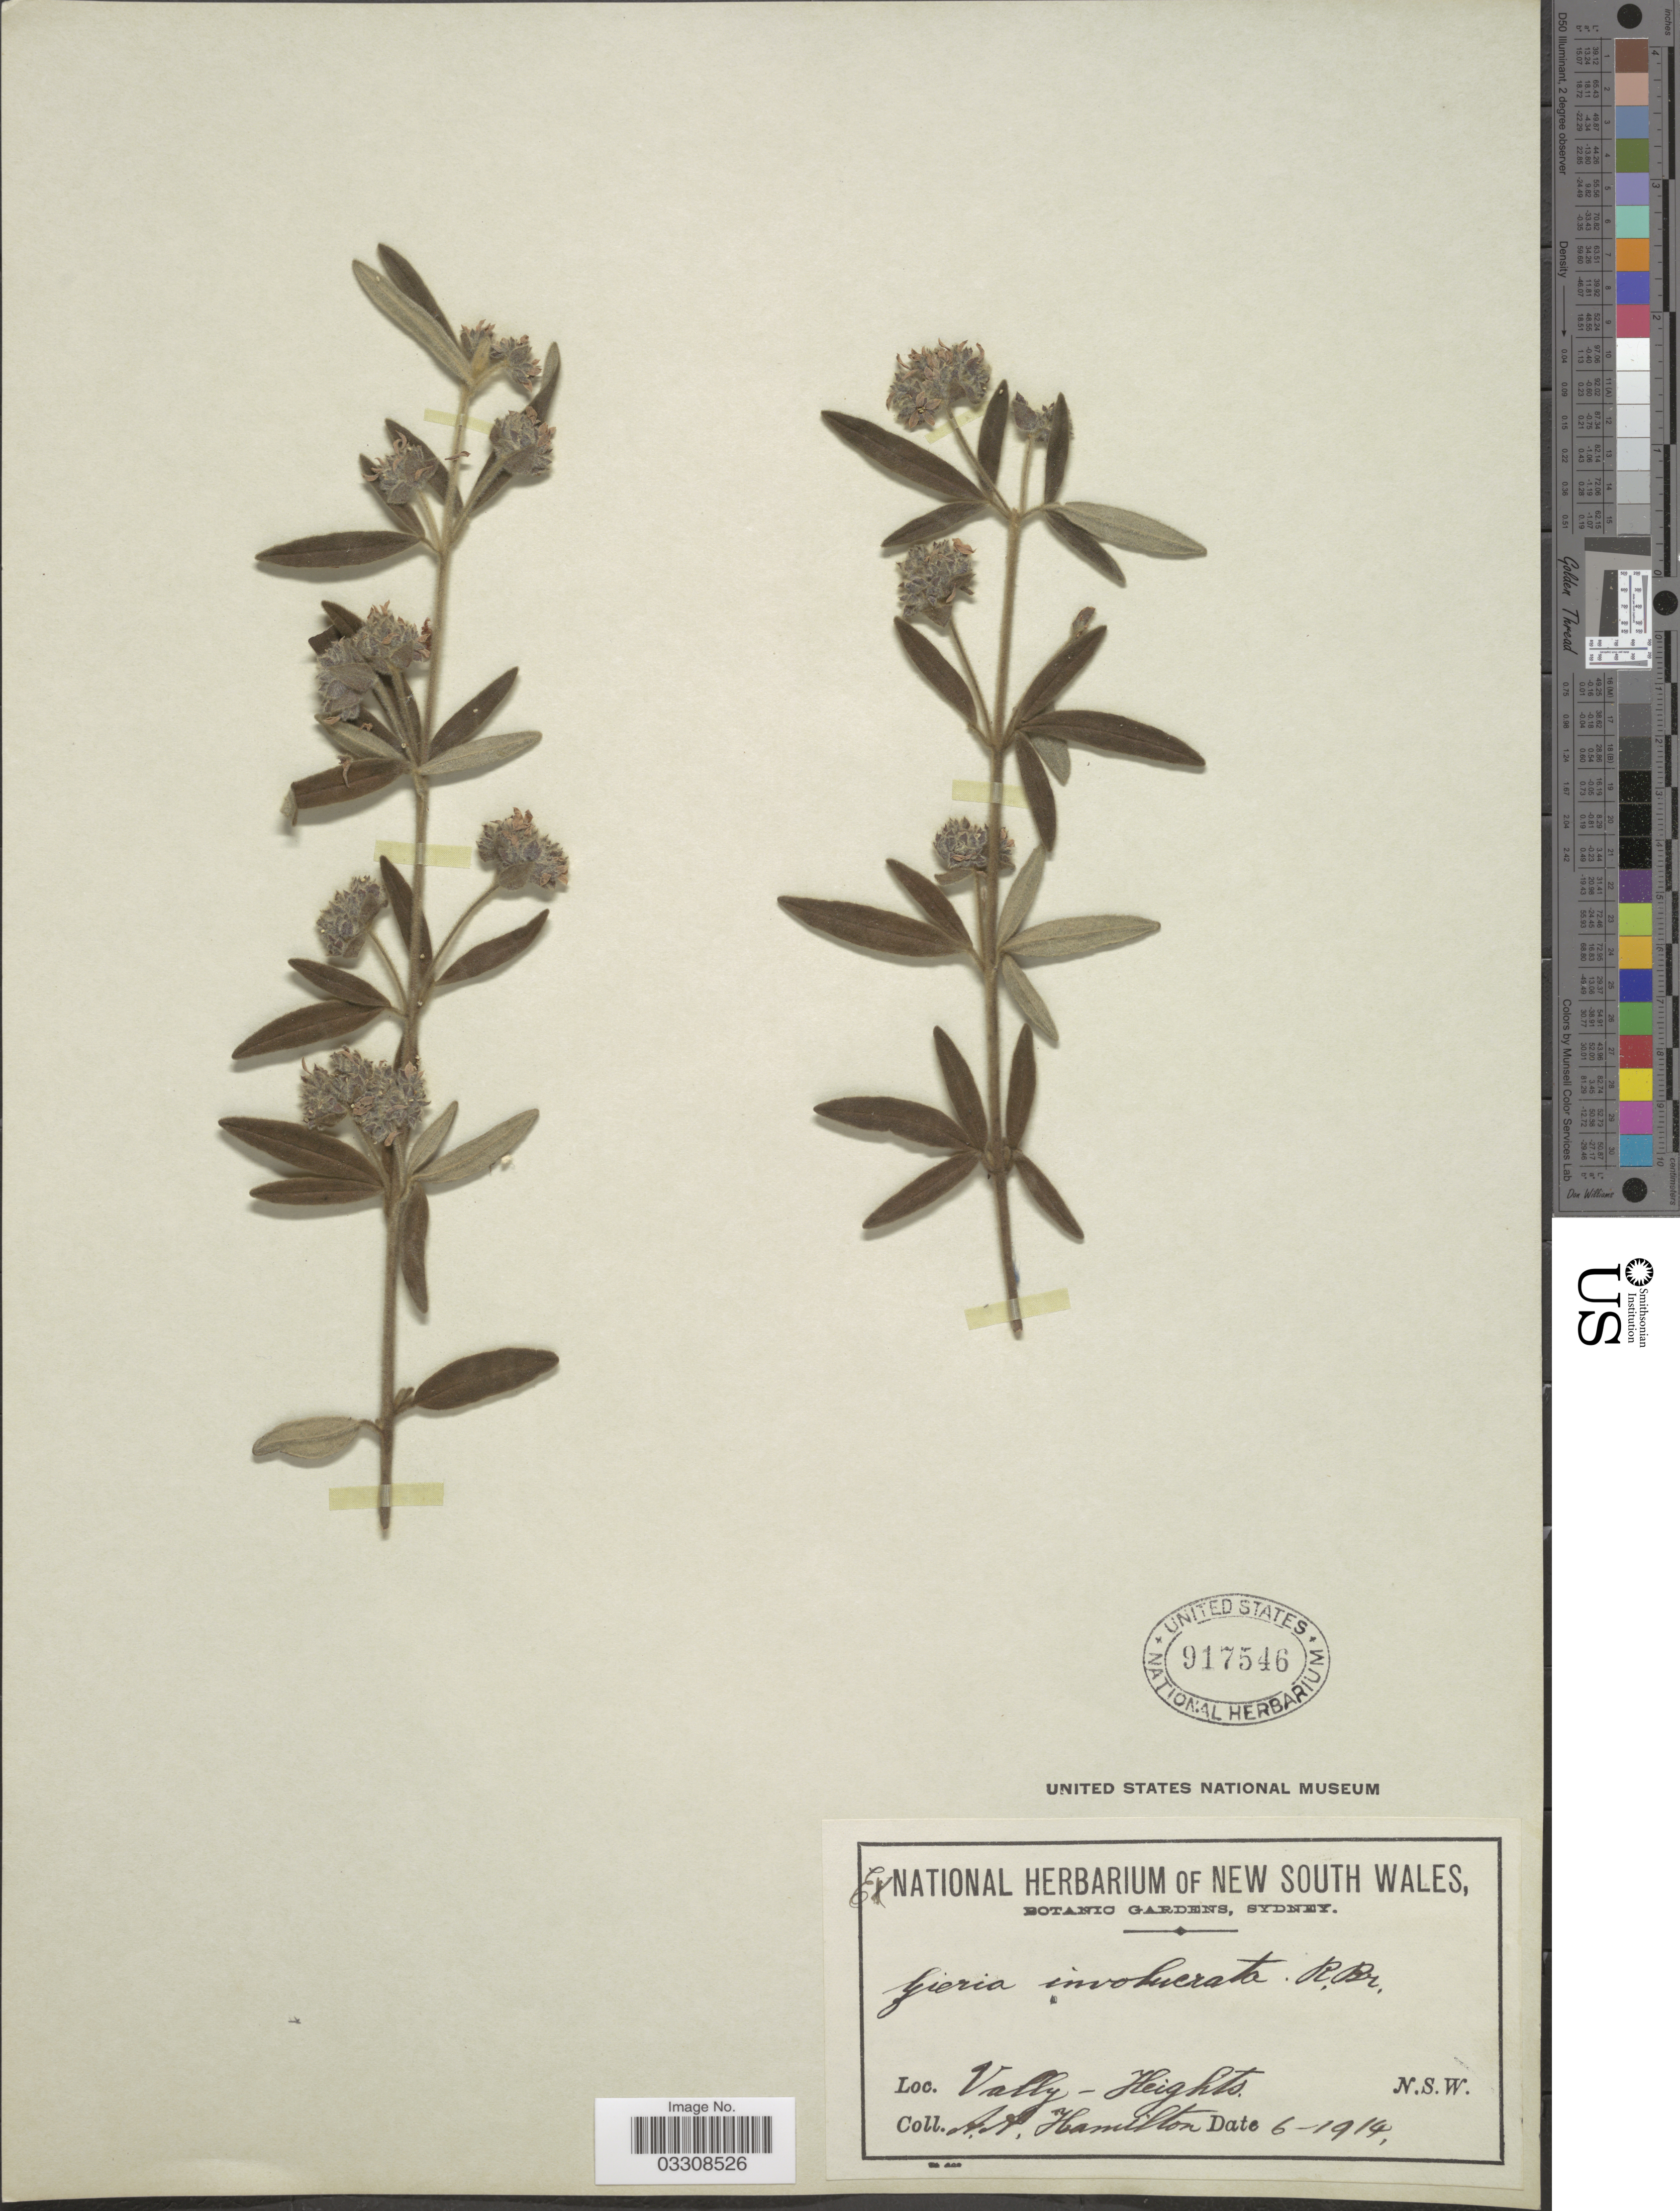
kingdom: Plantae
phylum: Tracheophyta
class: Magnoliopsida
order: Sapindales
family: Rutaceae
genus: Zieria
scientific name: Zieria involucrata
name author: R. Br. ex Benth.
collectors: A. A. Hamilton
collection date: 1914-06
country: Australia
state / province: New South Wales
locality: Vally - Heights.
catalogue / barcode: US 917546